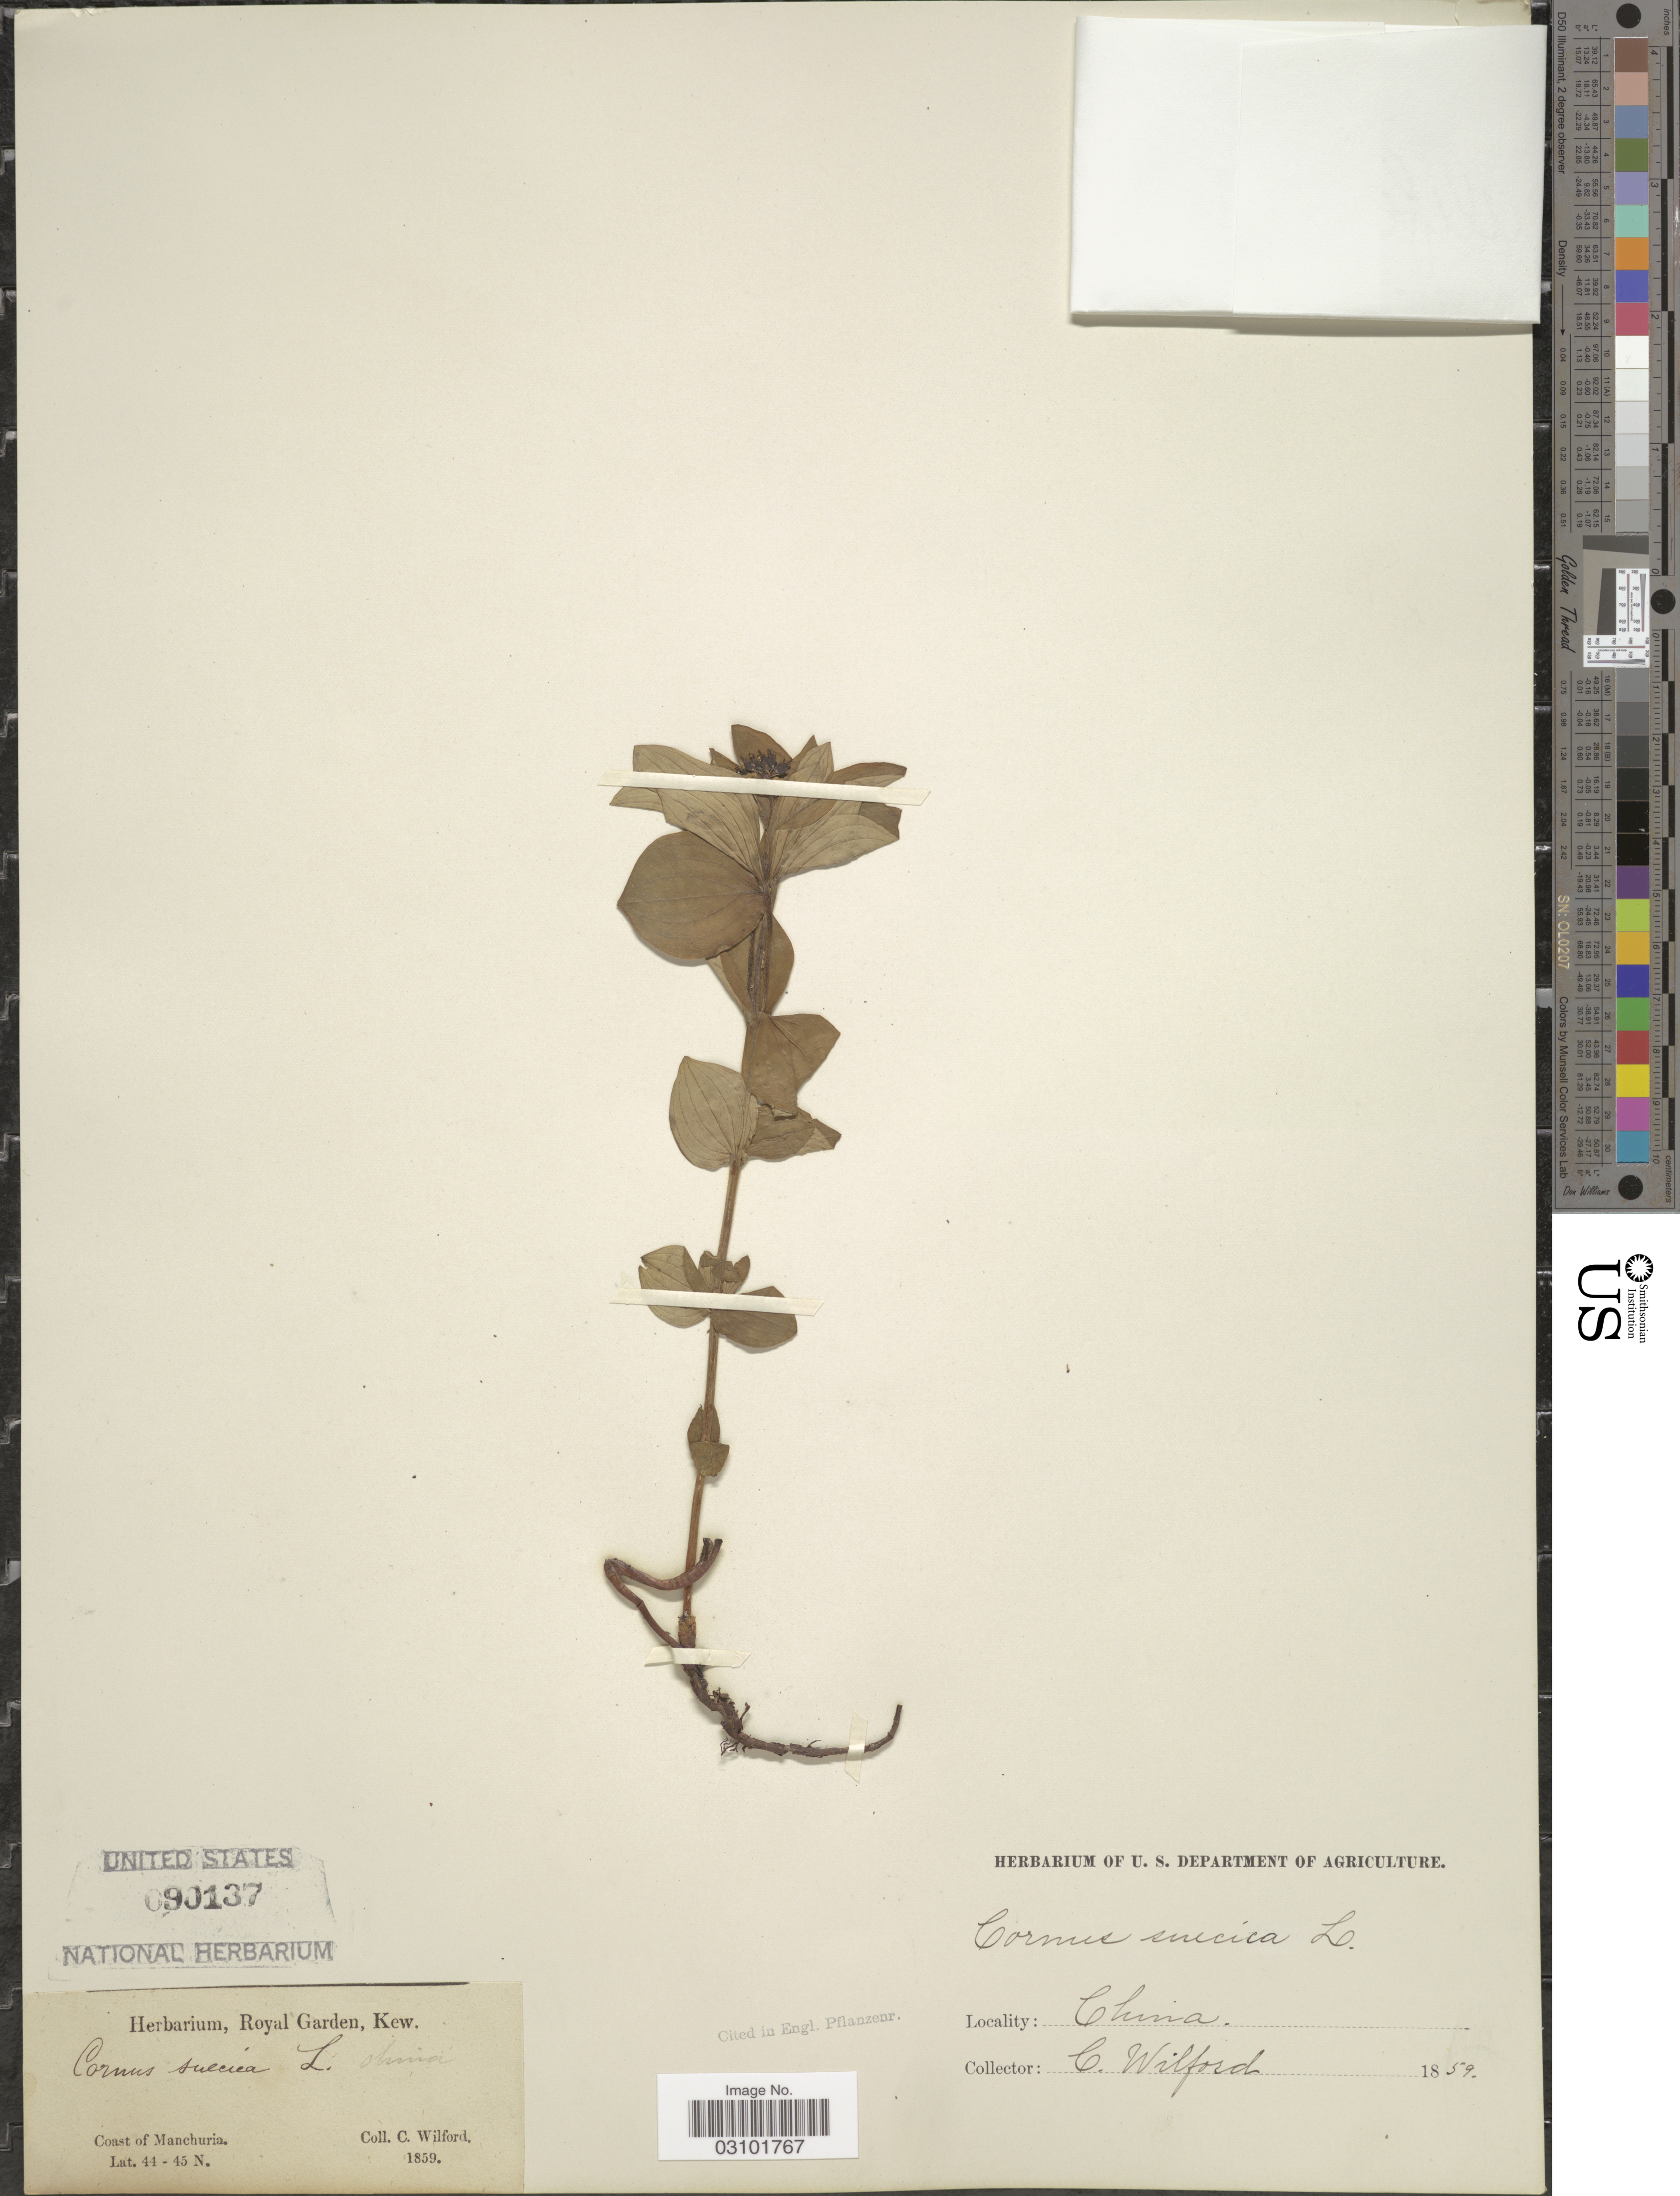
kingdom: Plantae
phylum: Tracheophyta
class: Magnoliopsida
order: Cornales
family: Cornaceae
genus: Cornus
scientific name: Cornus suecica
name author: L.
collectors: C. Wilford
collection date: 1859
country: China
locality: Coast of Manchuria.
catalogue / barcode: US 90137